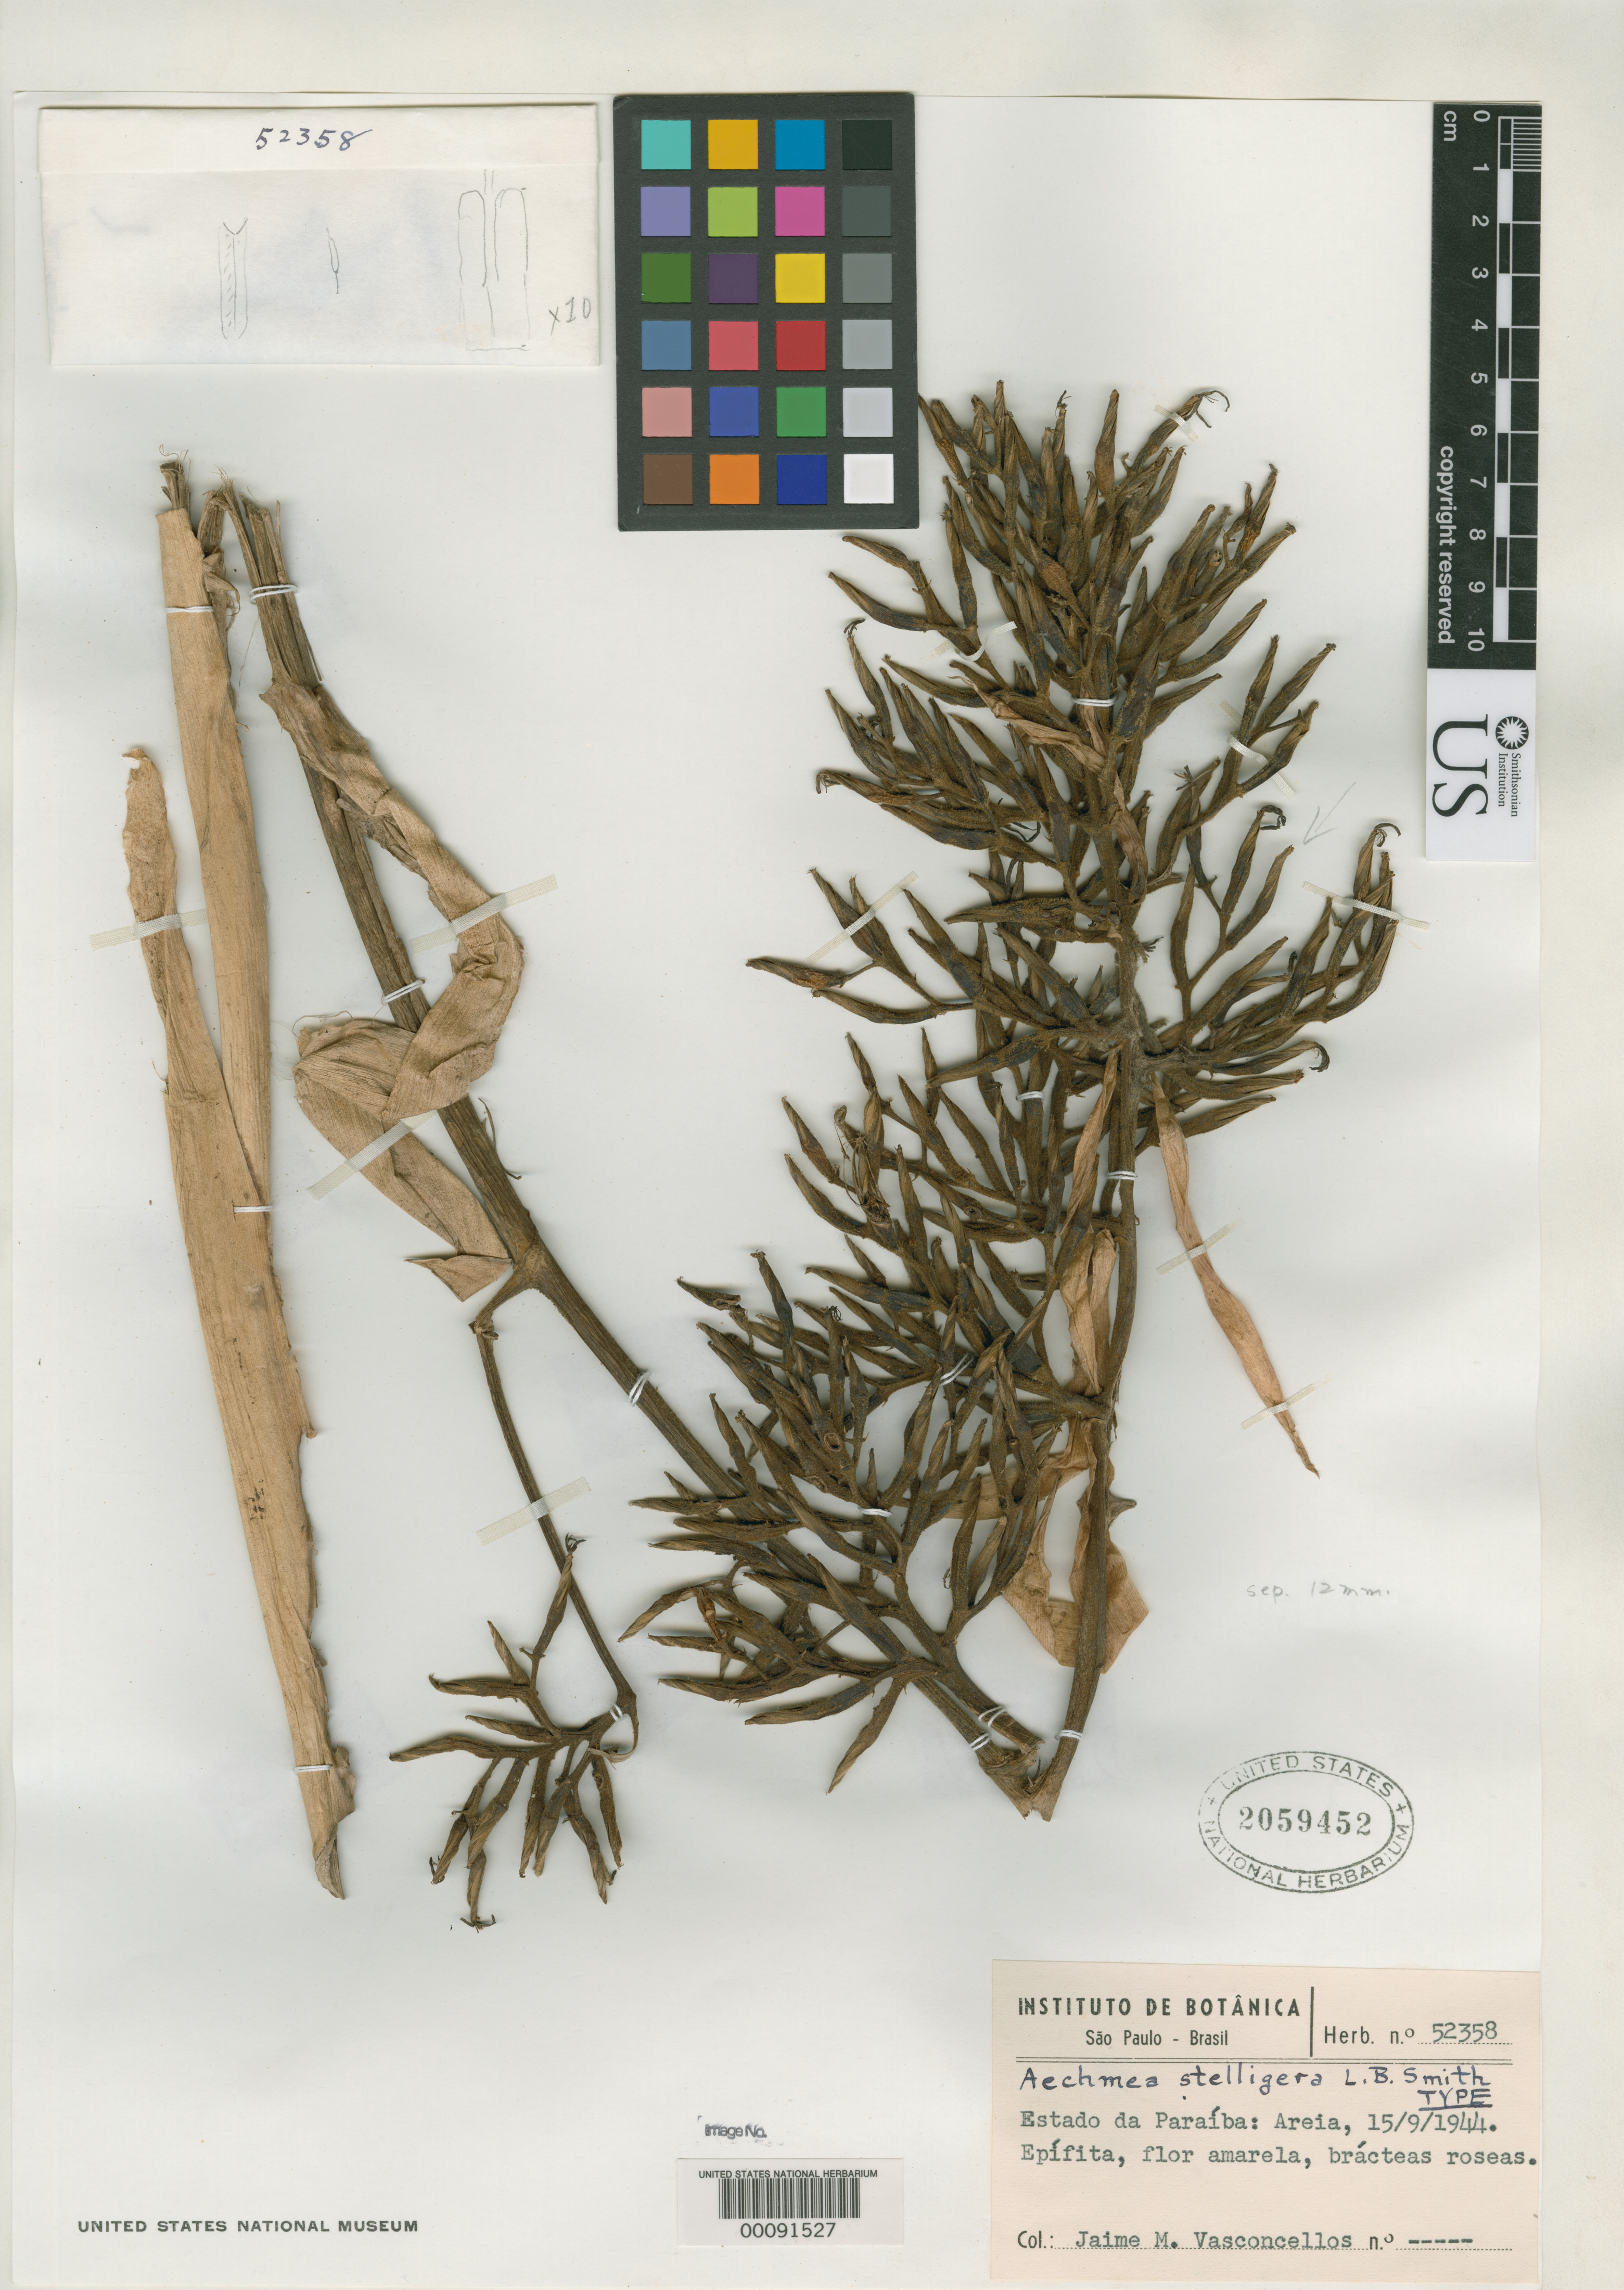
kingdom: Plantae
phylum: Tracheophyta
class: Liliopsida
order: Poales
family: Bromeliaceae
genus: Aechmea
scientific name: Aechmea stelligera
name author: L.B. Sm.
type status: Holotype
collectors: J. Vasconcellos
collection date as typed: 15 Sep 1944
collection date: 1944-09-15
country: Brazil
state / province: Paraíba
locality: Areia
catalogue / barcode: US 2059452